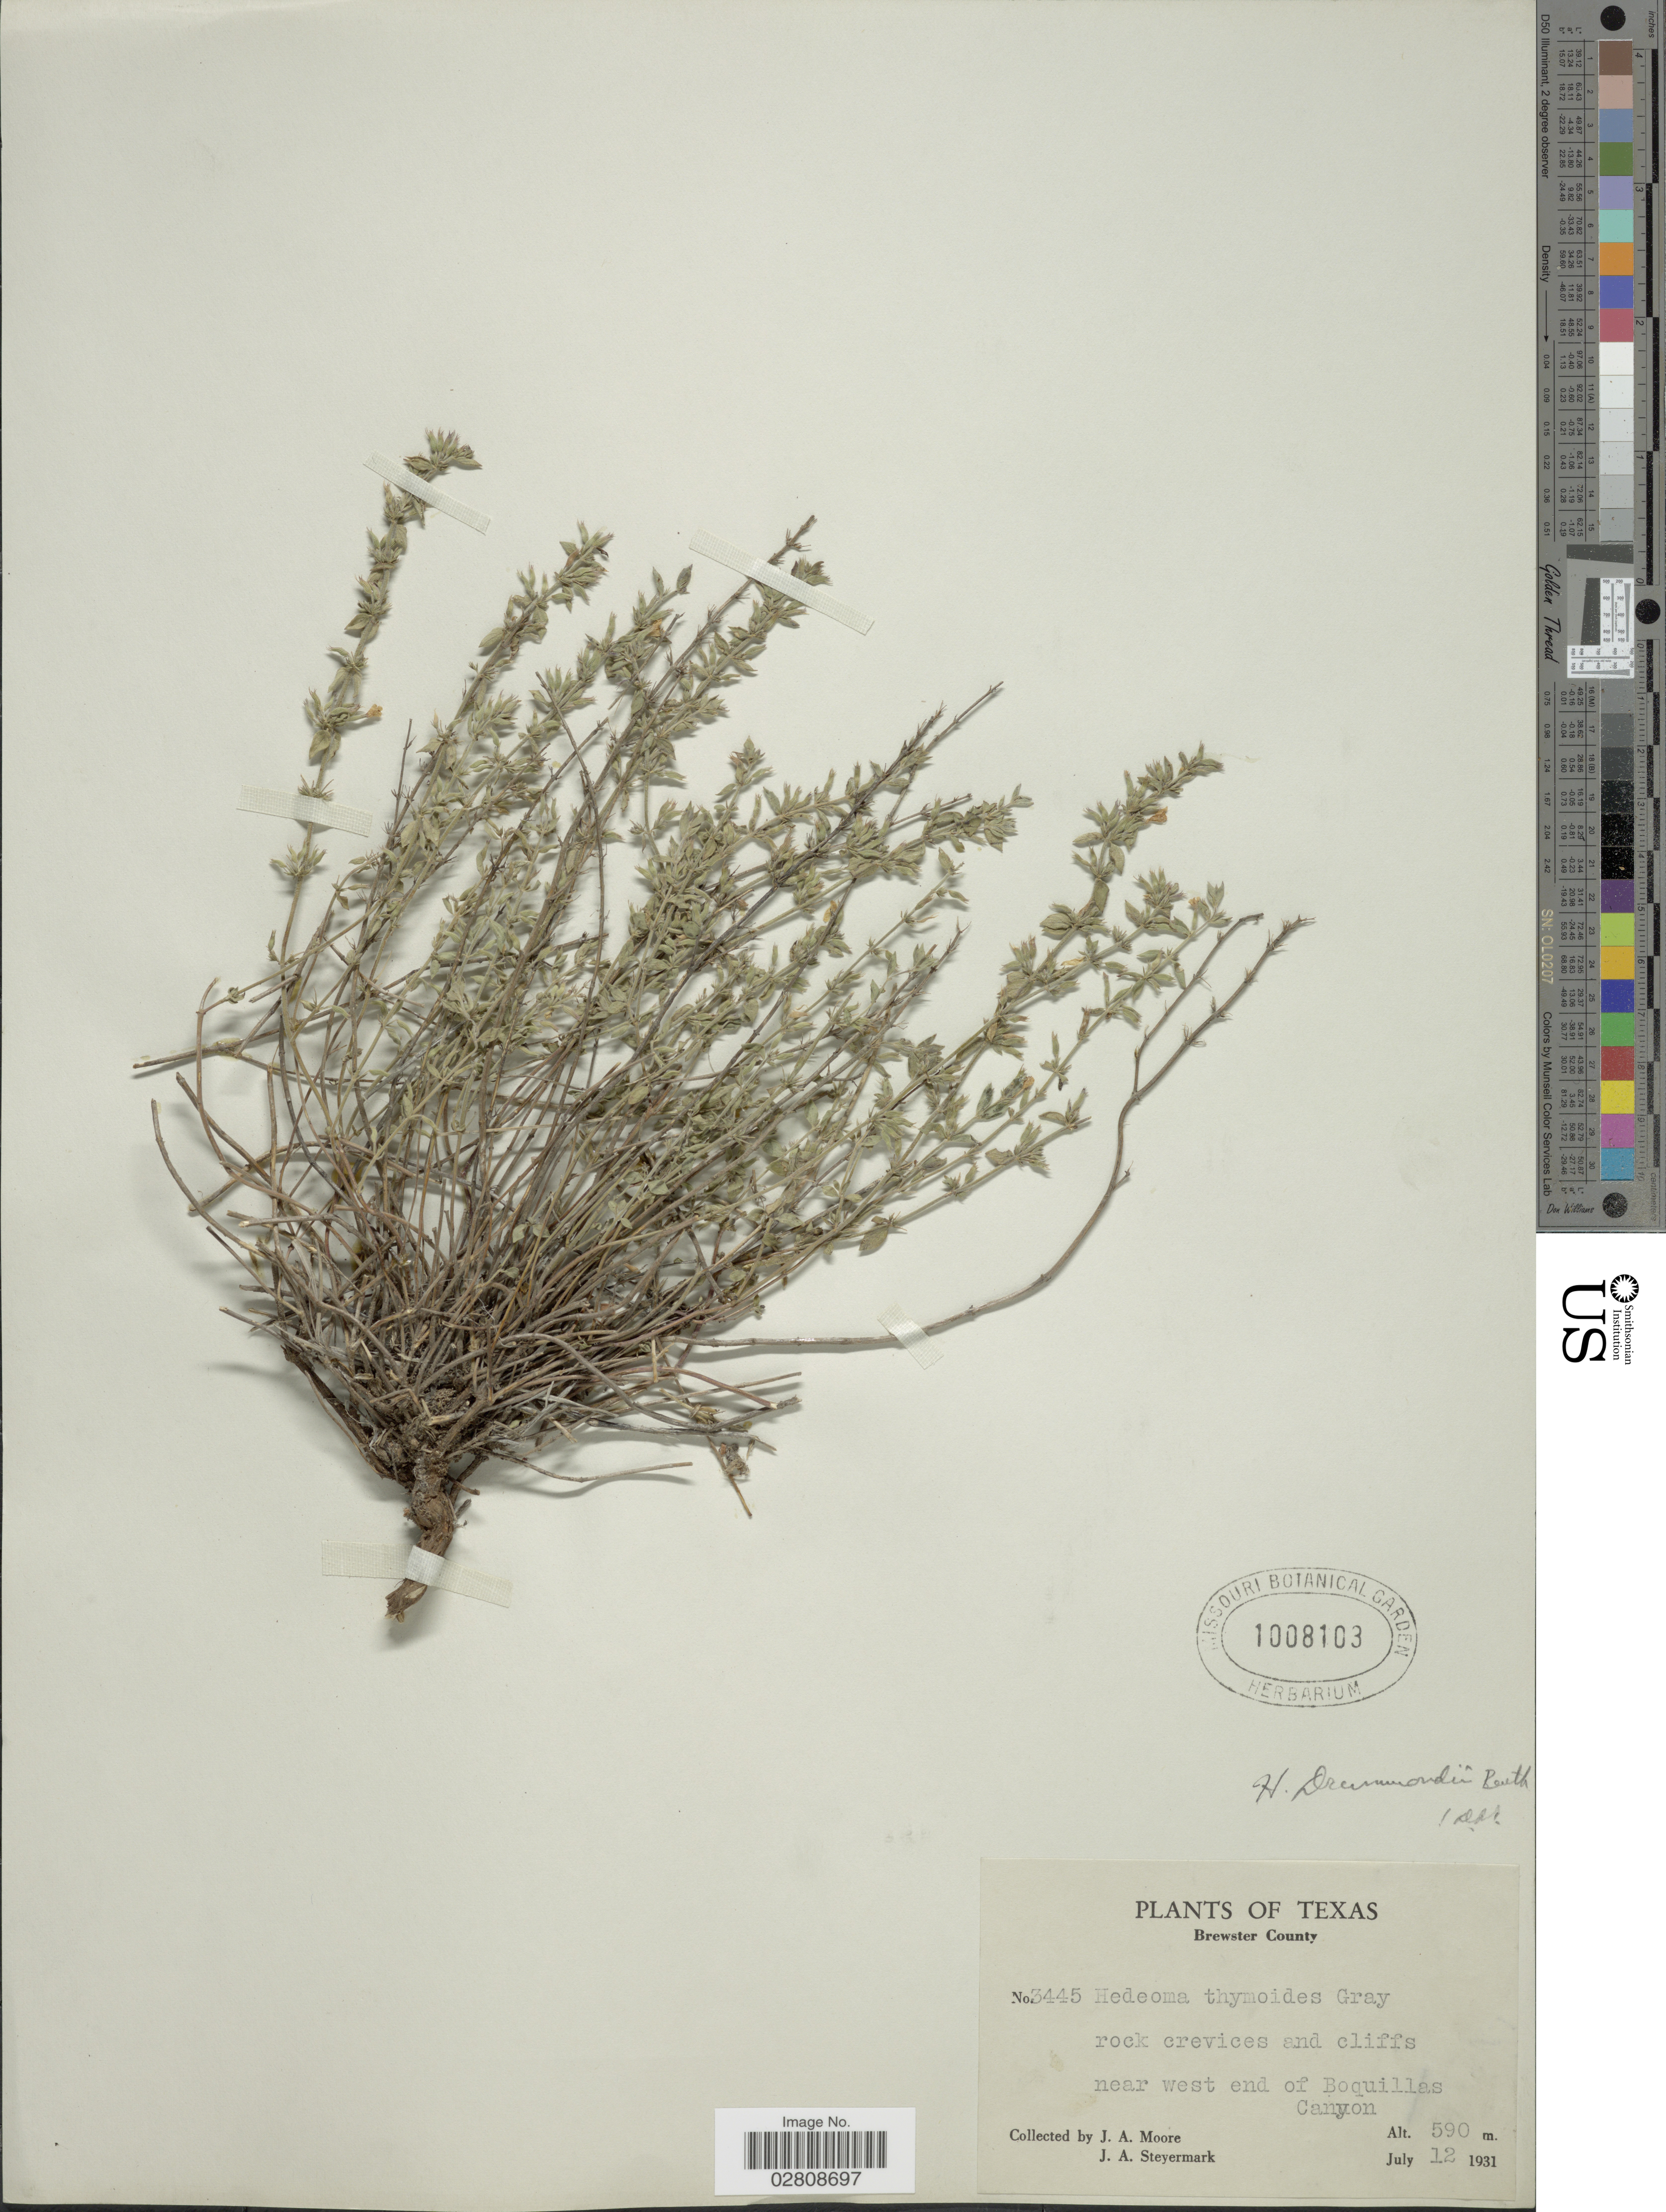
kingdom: Plantae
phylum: Tracheophyta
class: Magnoliopsida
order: Lamiales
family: Lamiaceae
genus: Hedeoma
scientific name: Hedeoma drummondii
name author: Benth.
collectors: J. A. Moore & J. Steyermark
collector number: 3445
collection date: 1931-07-12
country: United States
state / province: Texas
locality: Brewster County. Near west end of Boquillas Canyon.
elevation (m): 590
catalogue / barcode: US 1008103